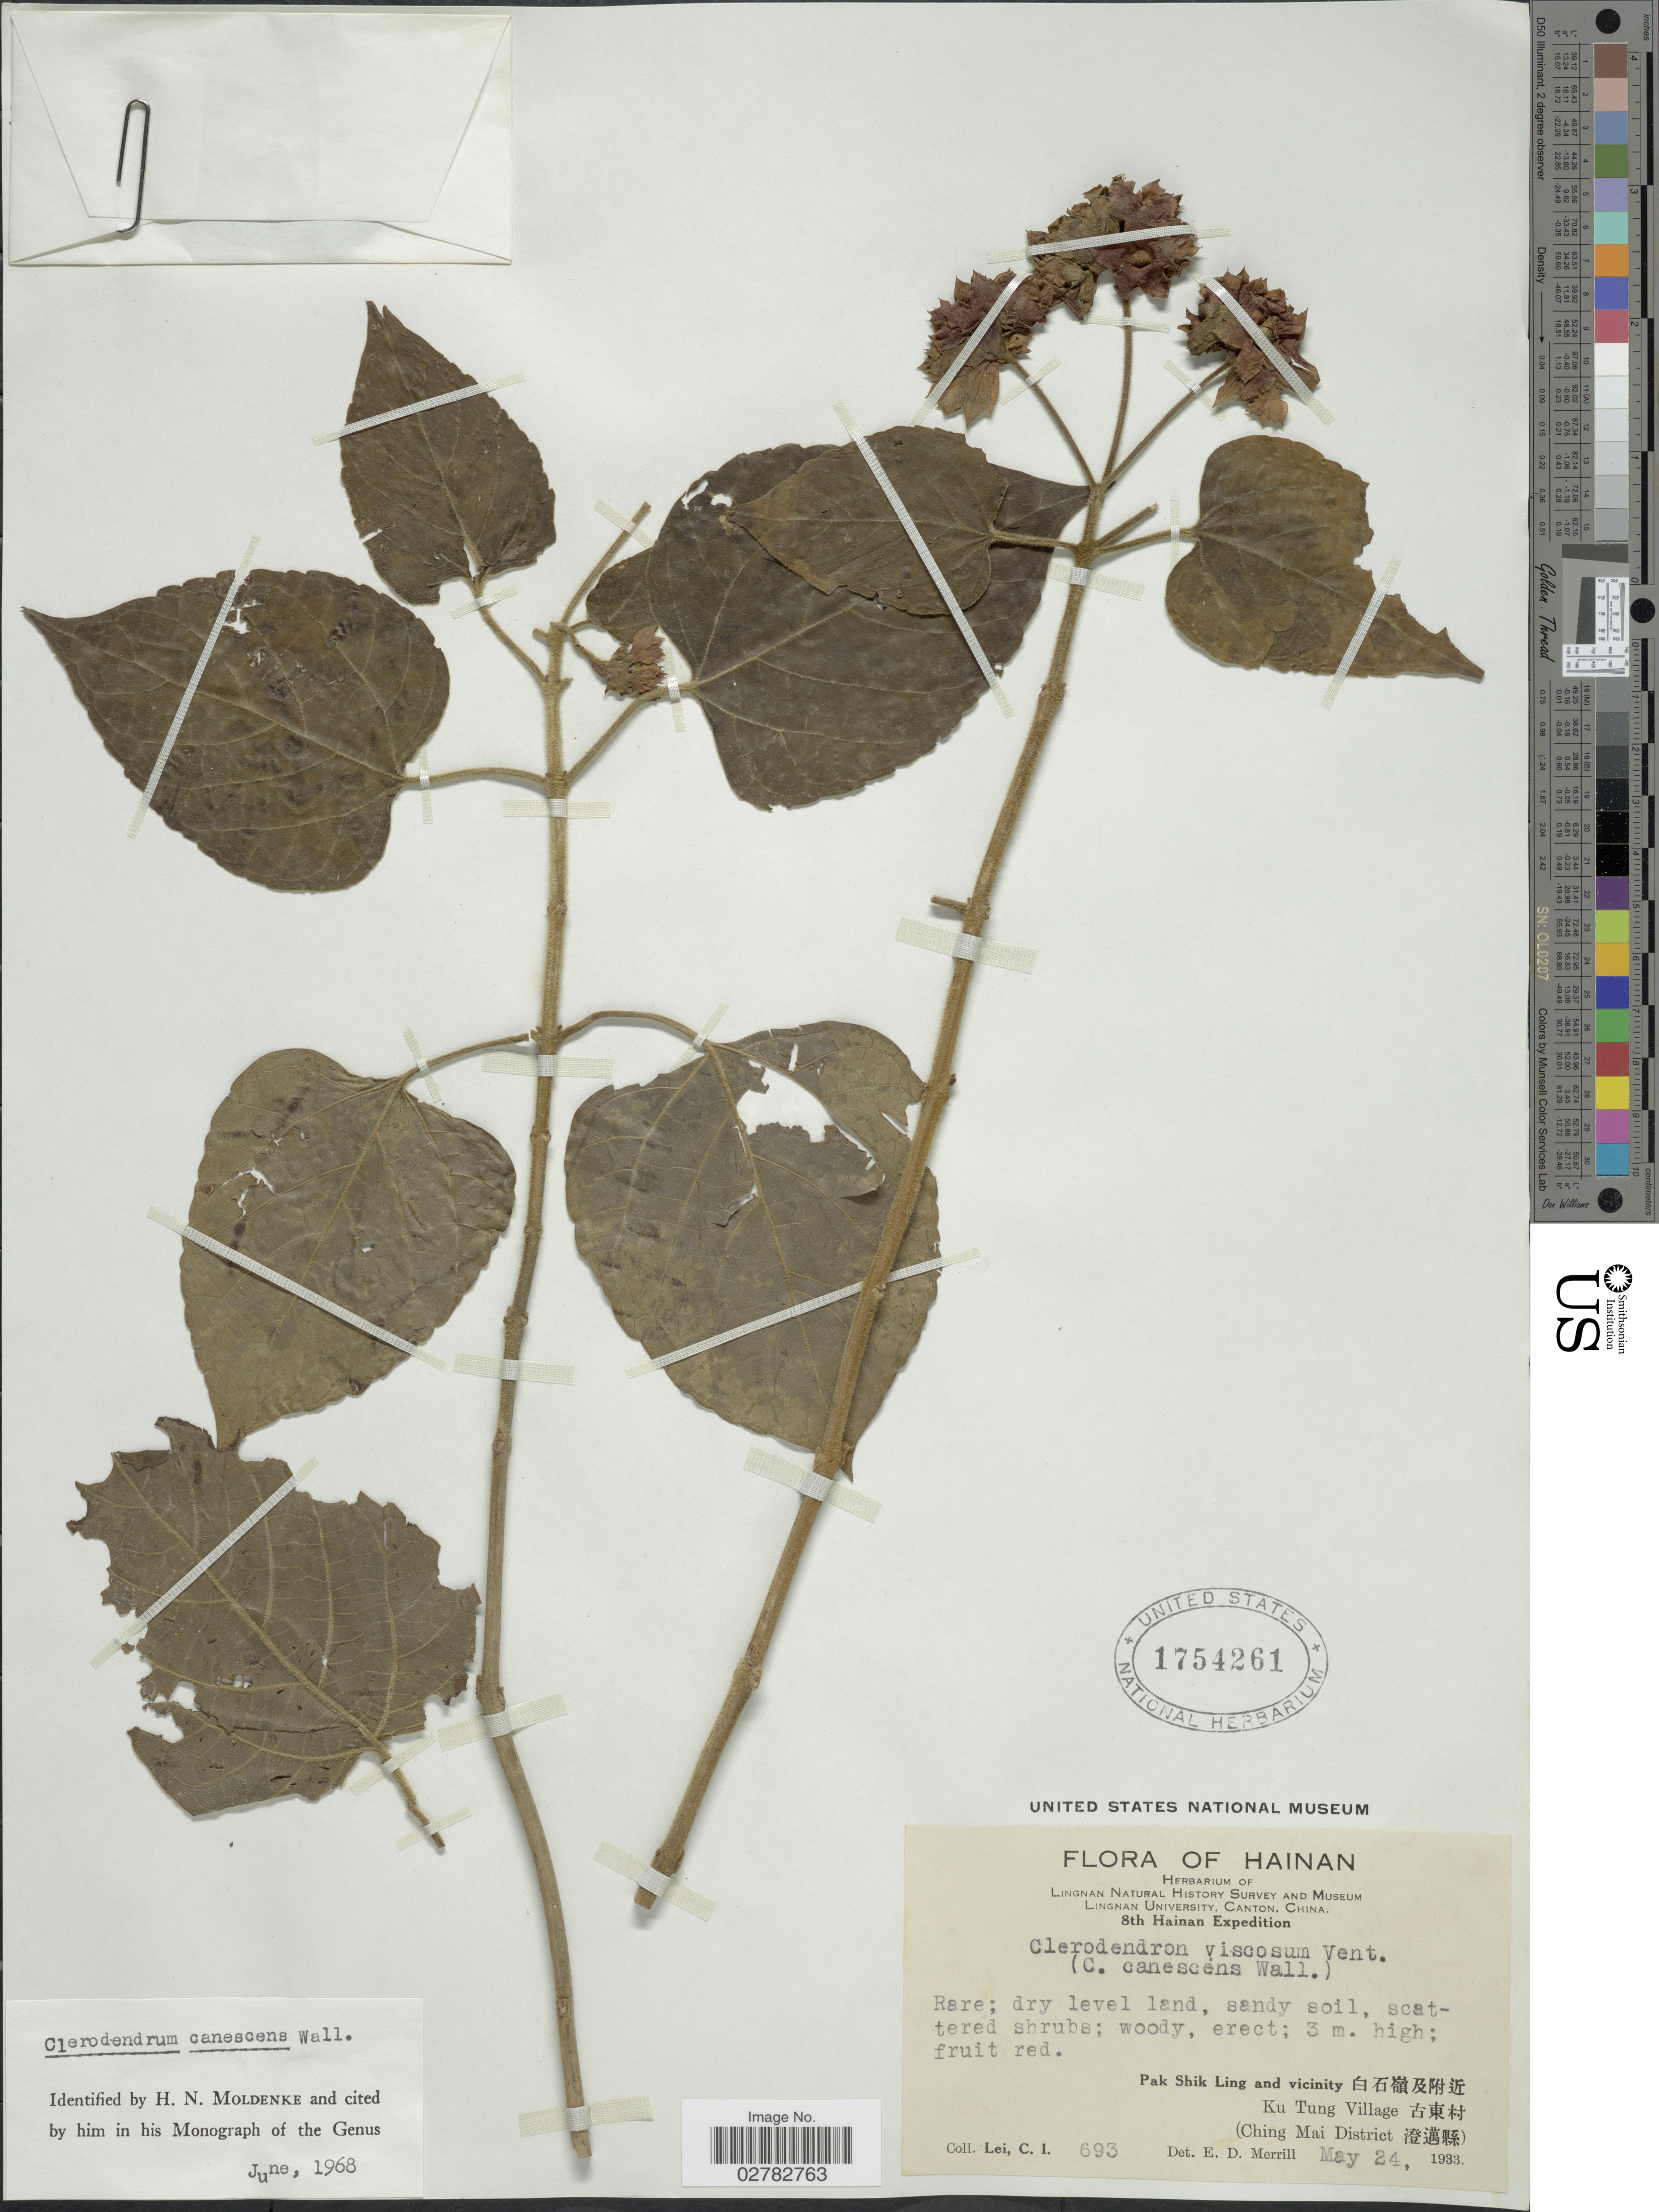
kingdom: Plantae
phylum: Tracheophyta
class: Magnoliopsida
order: Lamiales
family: Lamiaceae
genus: Clerodendrum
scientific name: Clerodendrum canescens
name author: Wall. ex Walp.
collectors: C. I. Lei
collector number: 693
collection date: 1933-05-24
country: China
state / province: Hainan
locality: Pak Shik Ling and vicinity X. Ku Tung Village X. (Ching Mai District X).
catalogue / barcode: US 1754261